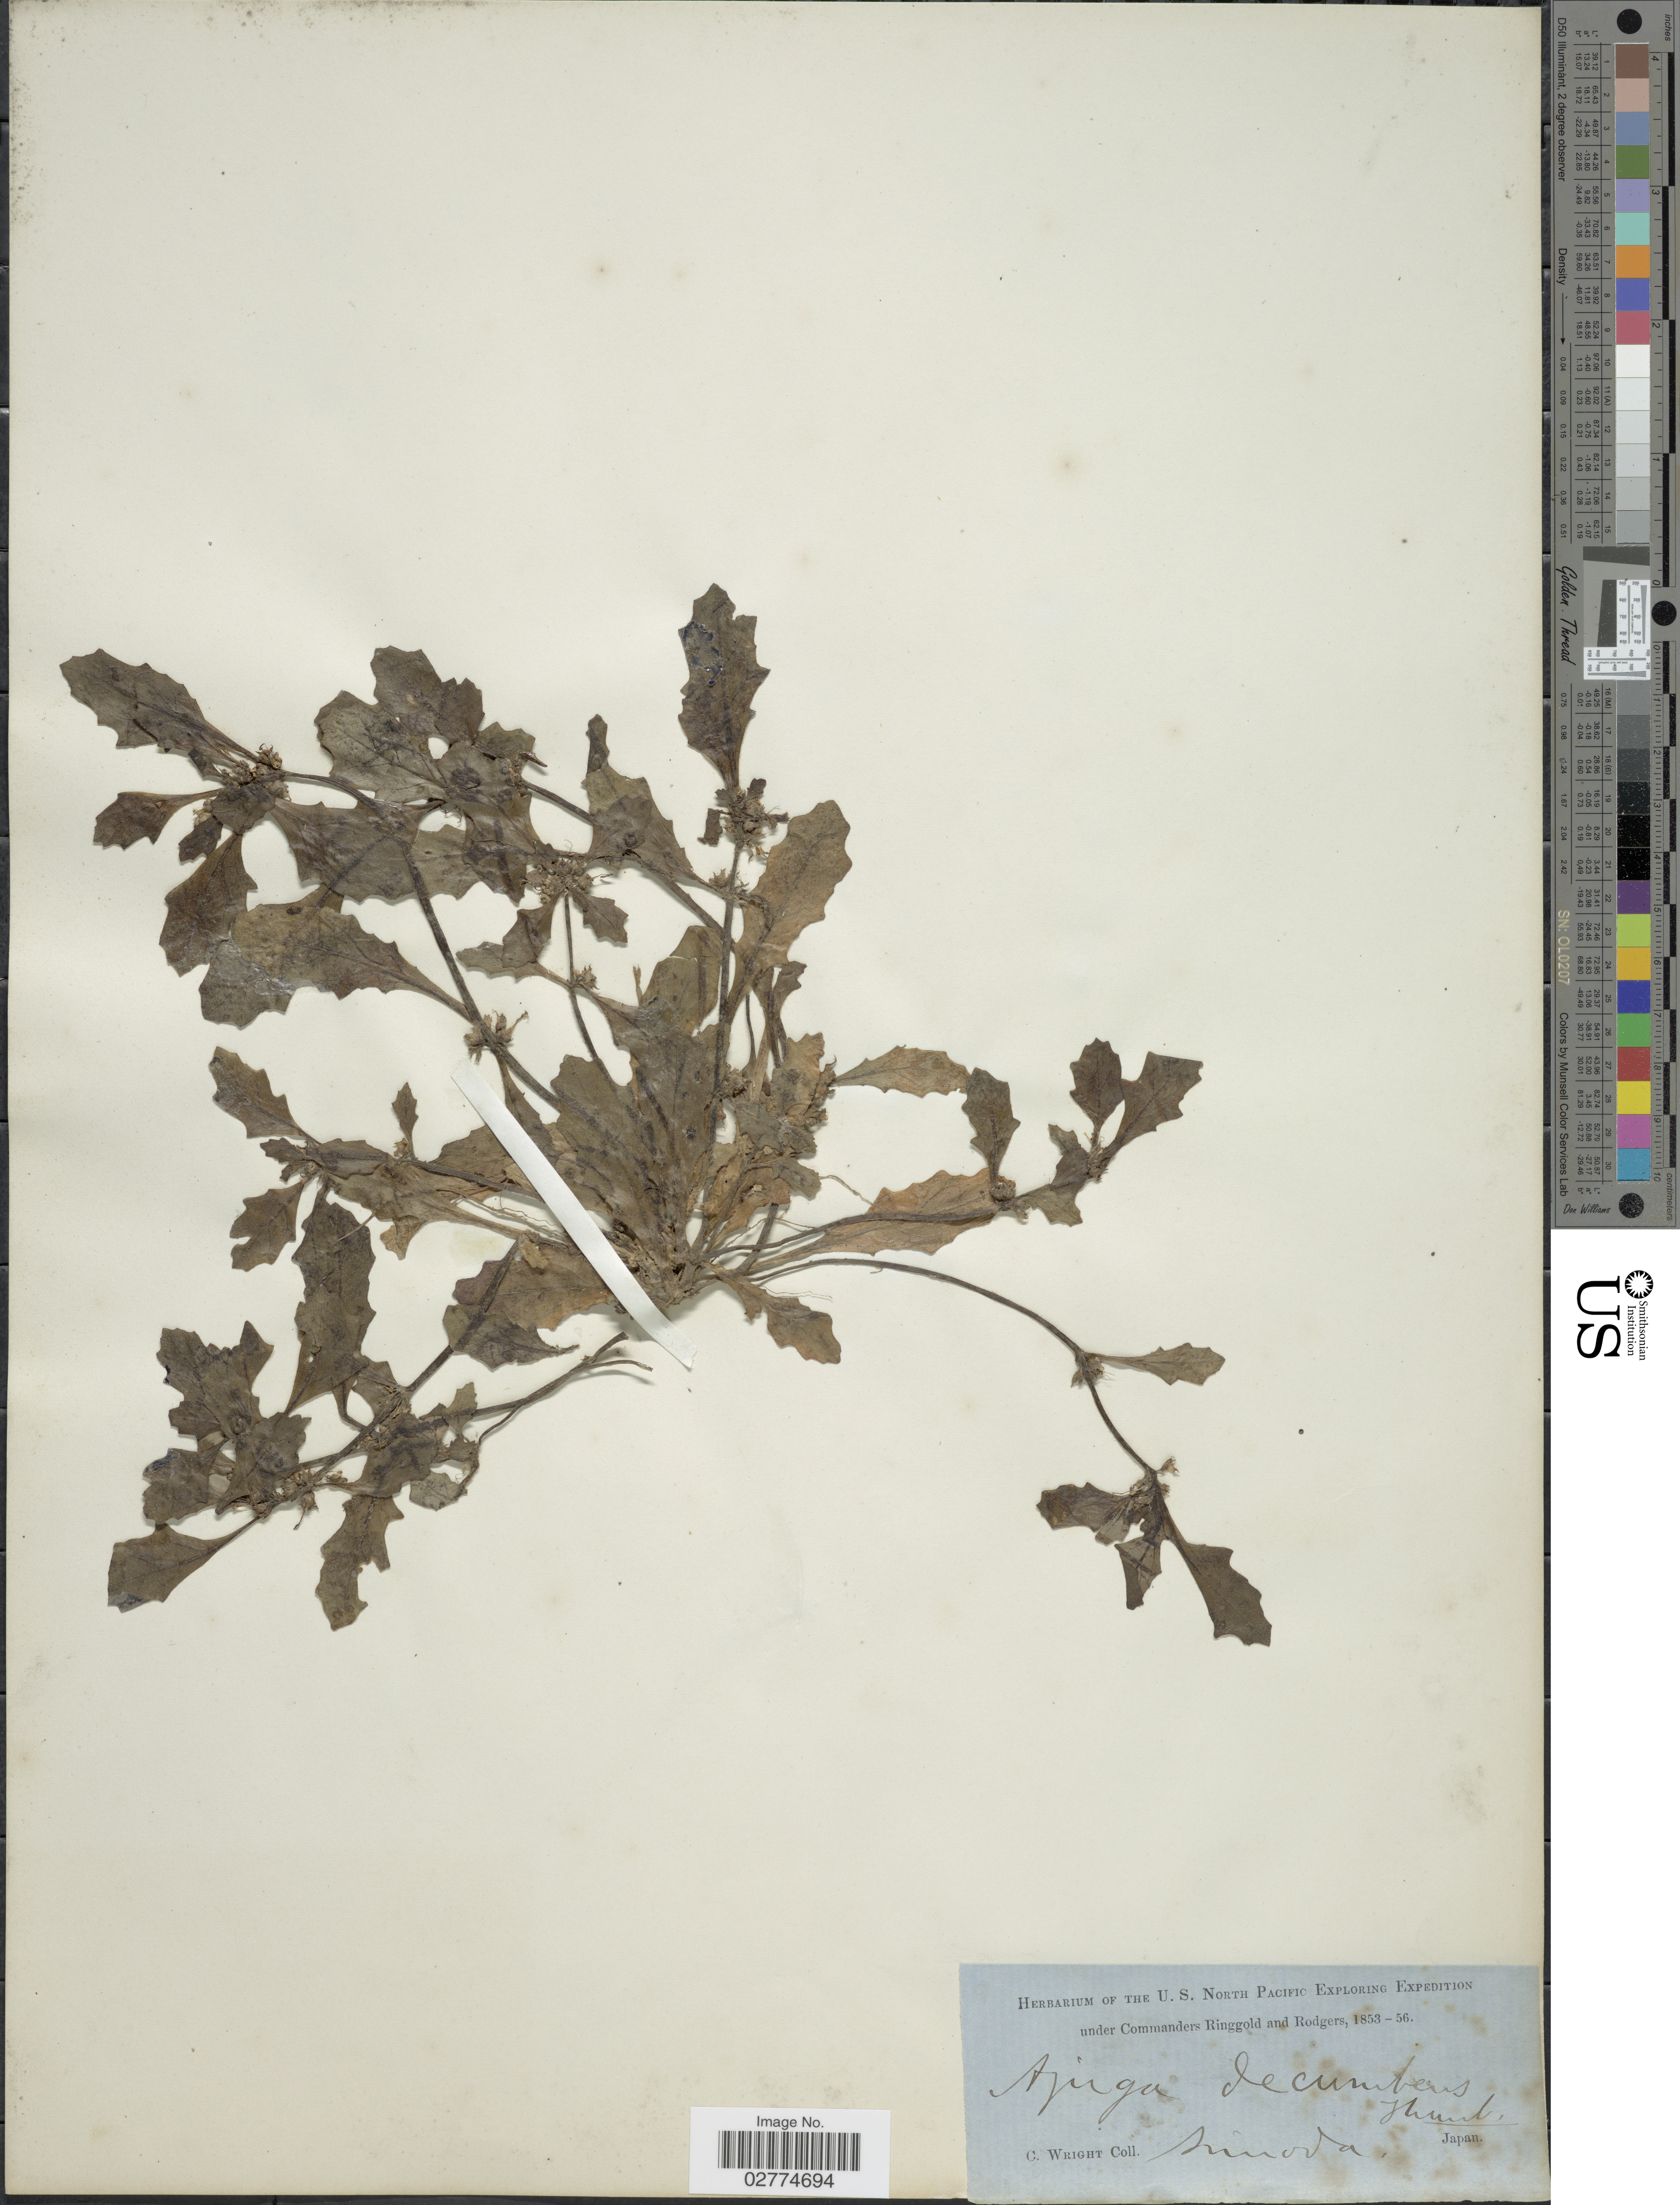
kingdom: Plantae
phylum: Tracheophyta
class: Magnoliopsida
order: Lamiales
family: Lamiaceae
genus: Ajuga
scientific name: Ajuga decumbens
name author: Thunb.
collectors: C. Wright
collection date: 1853/1856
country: Japan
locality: Simoda.